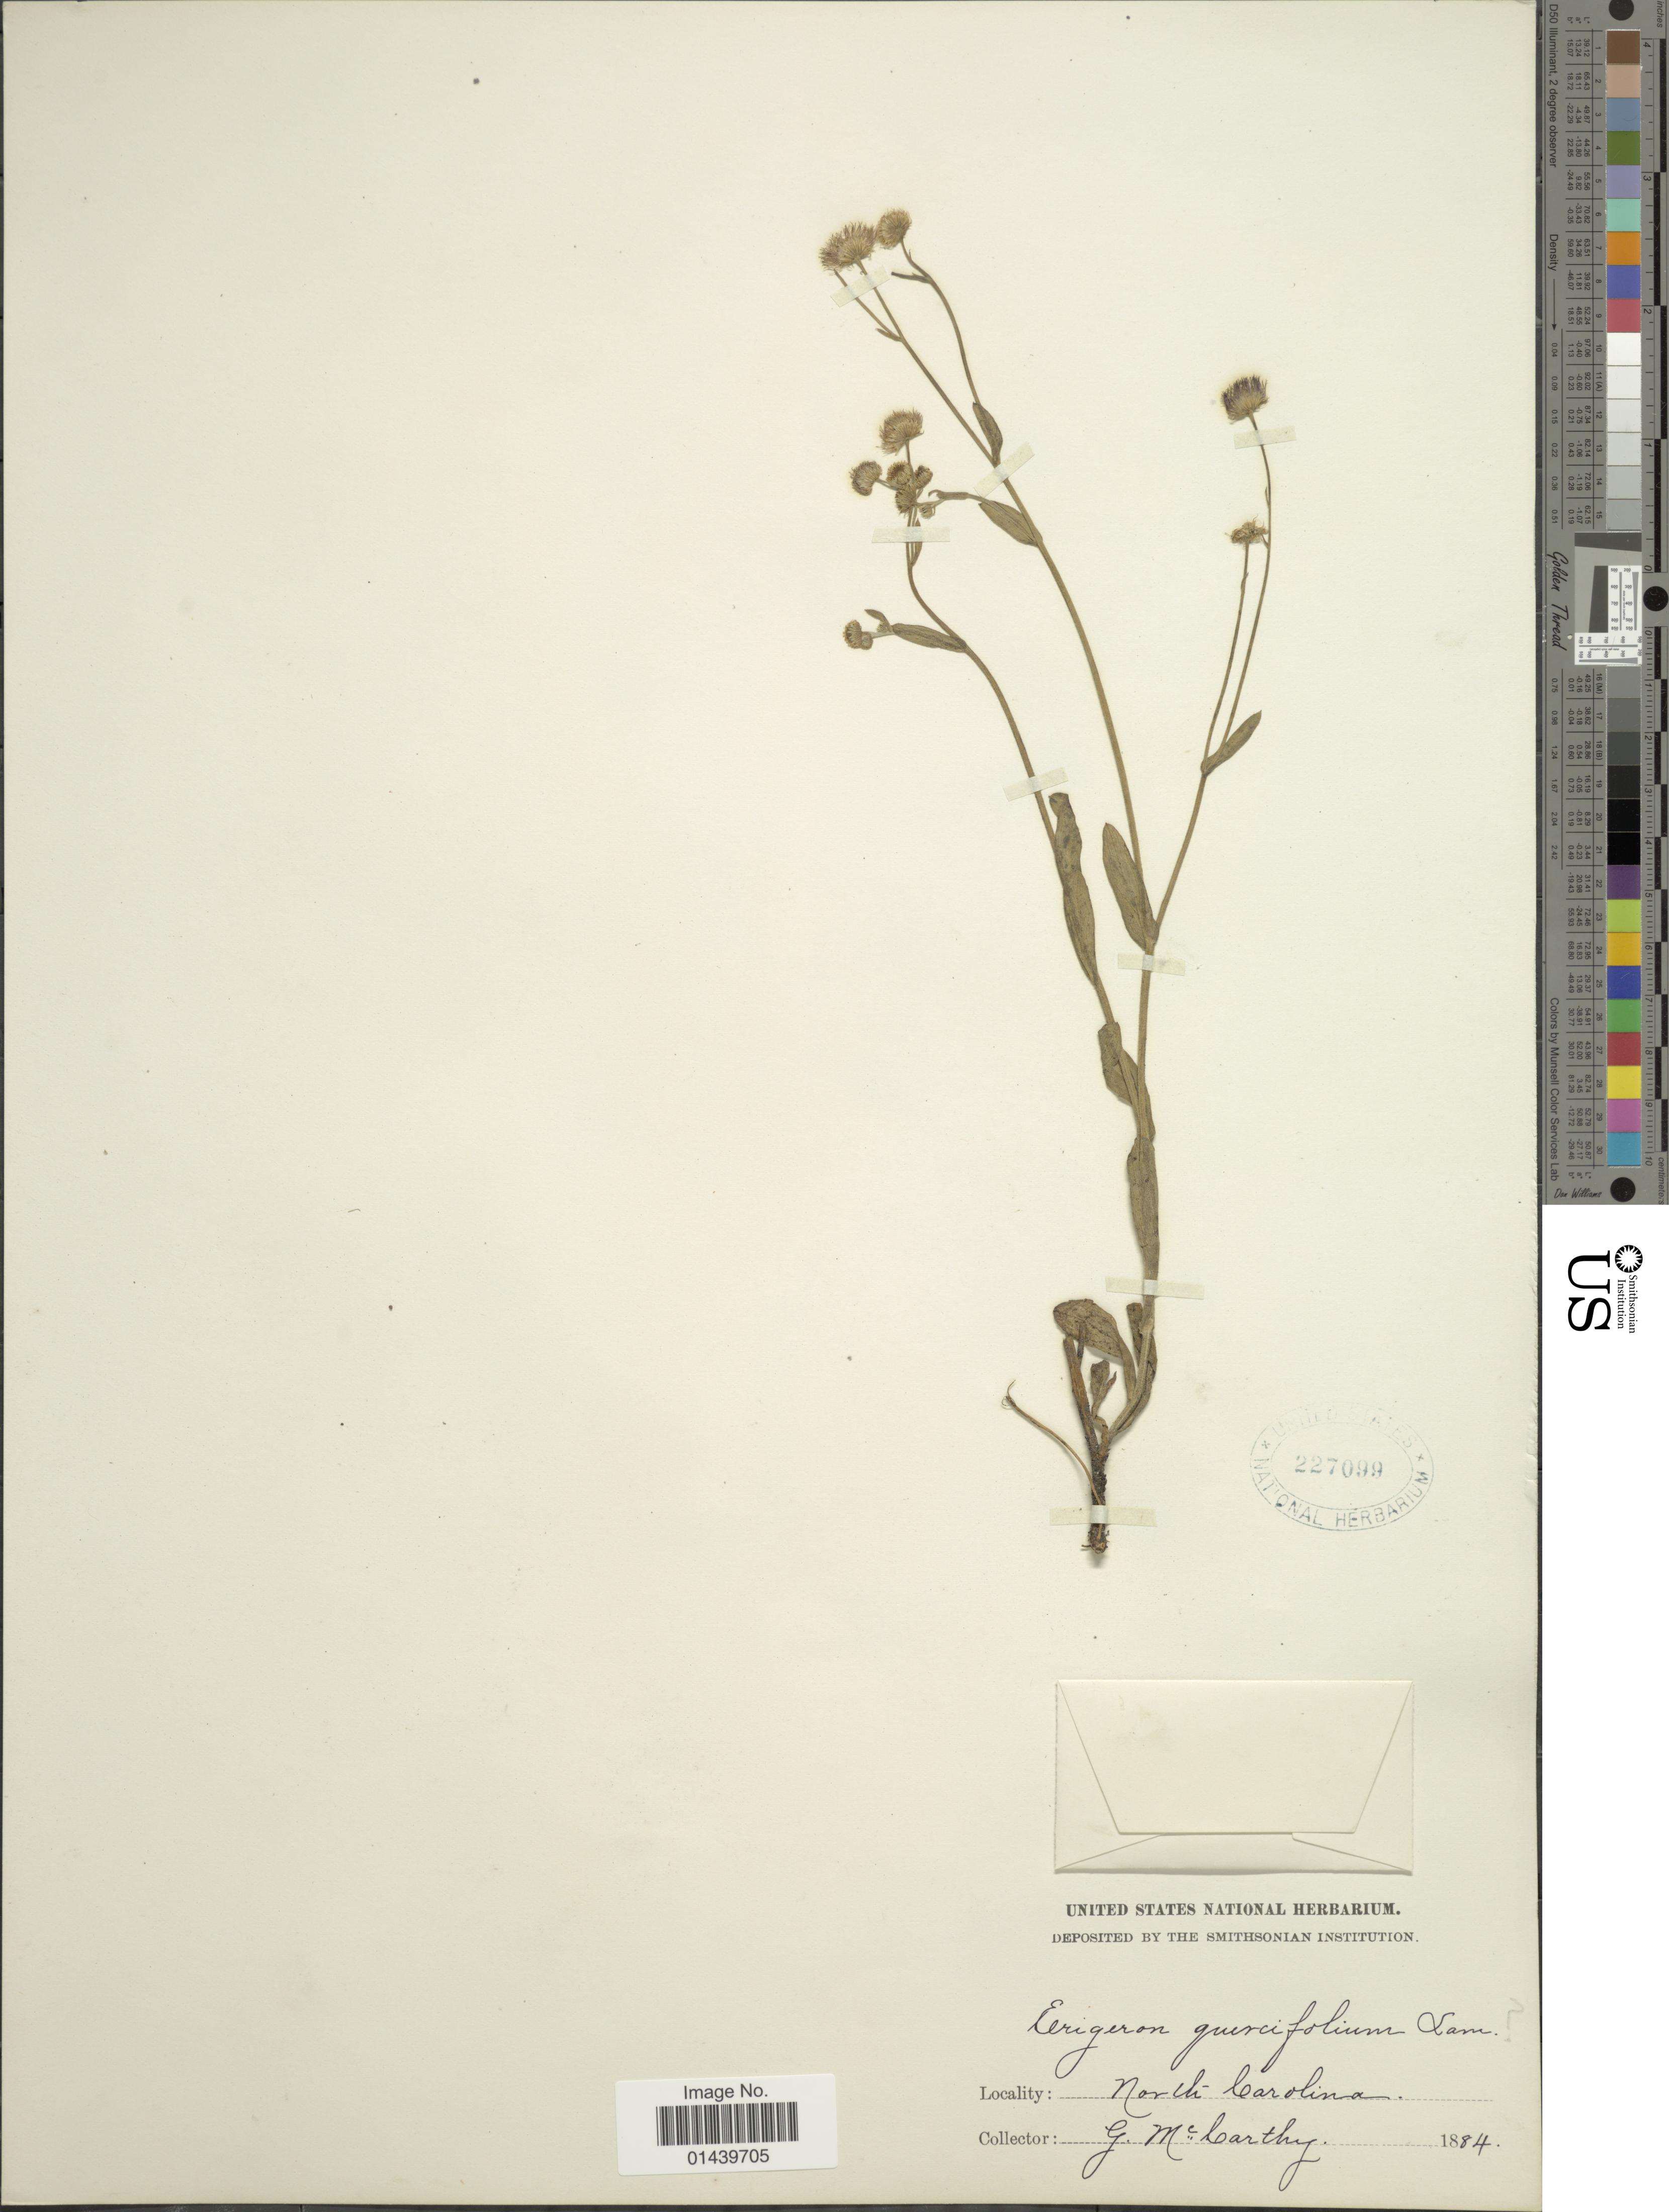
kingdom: Plantae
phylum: Tracheophyta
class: Magnoliopsida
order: Asterales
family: Asteraceae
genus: Erigeron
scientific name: Erigeron quercifolius Lam.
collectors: G. M. McCarthy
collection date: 1884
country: United States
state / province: North Carolina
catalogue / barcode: US 227099